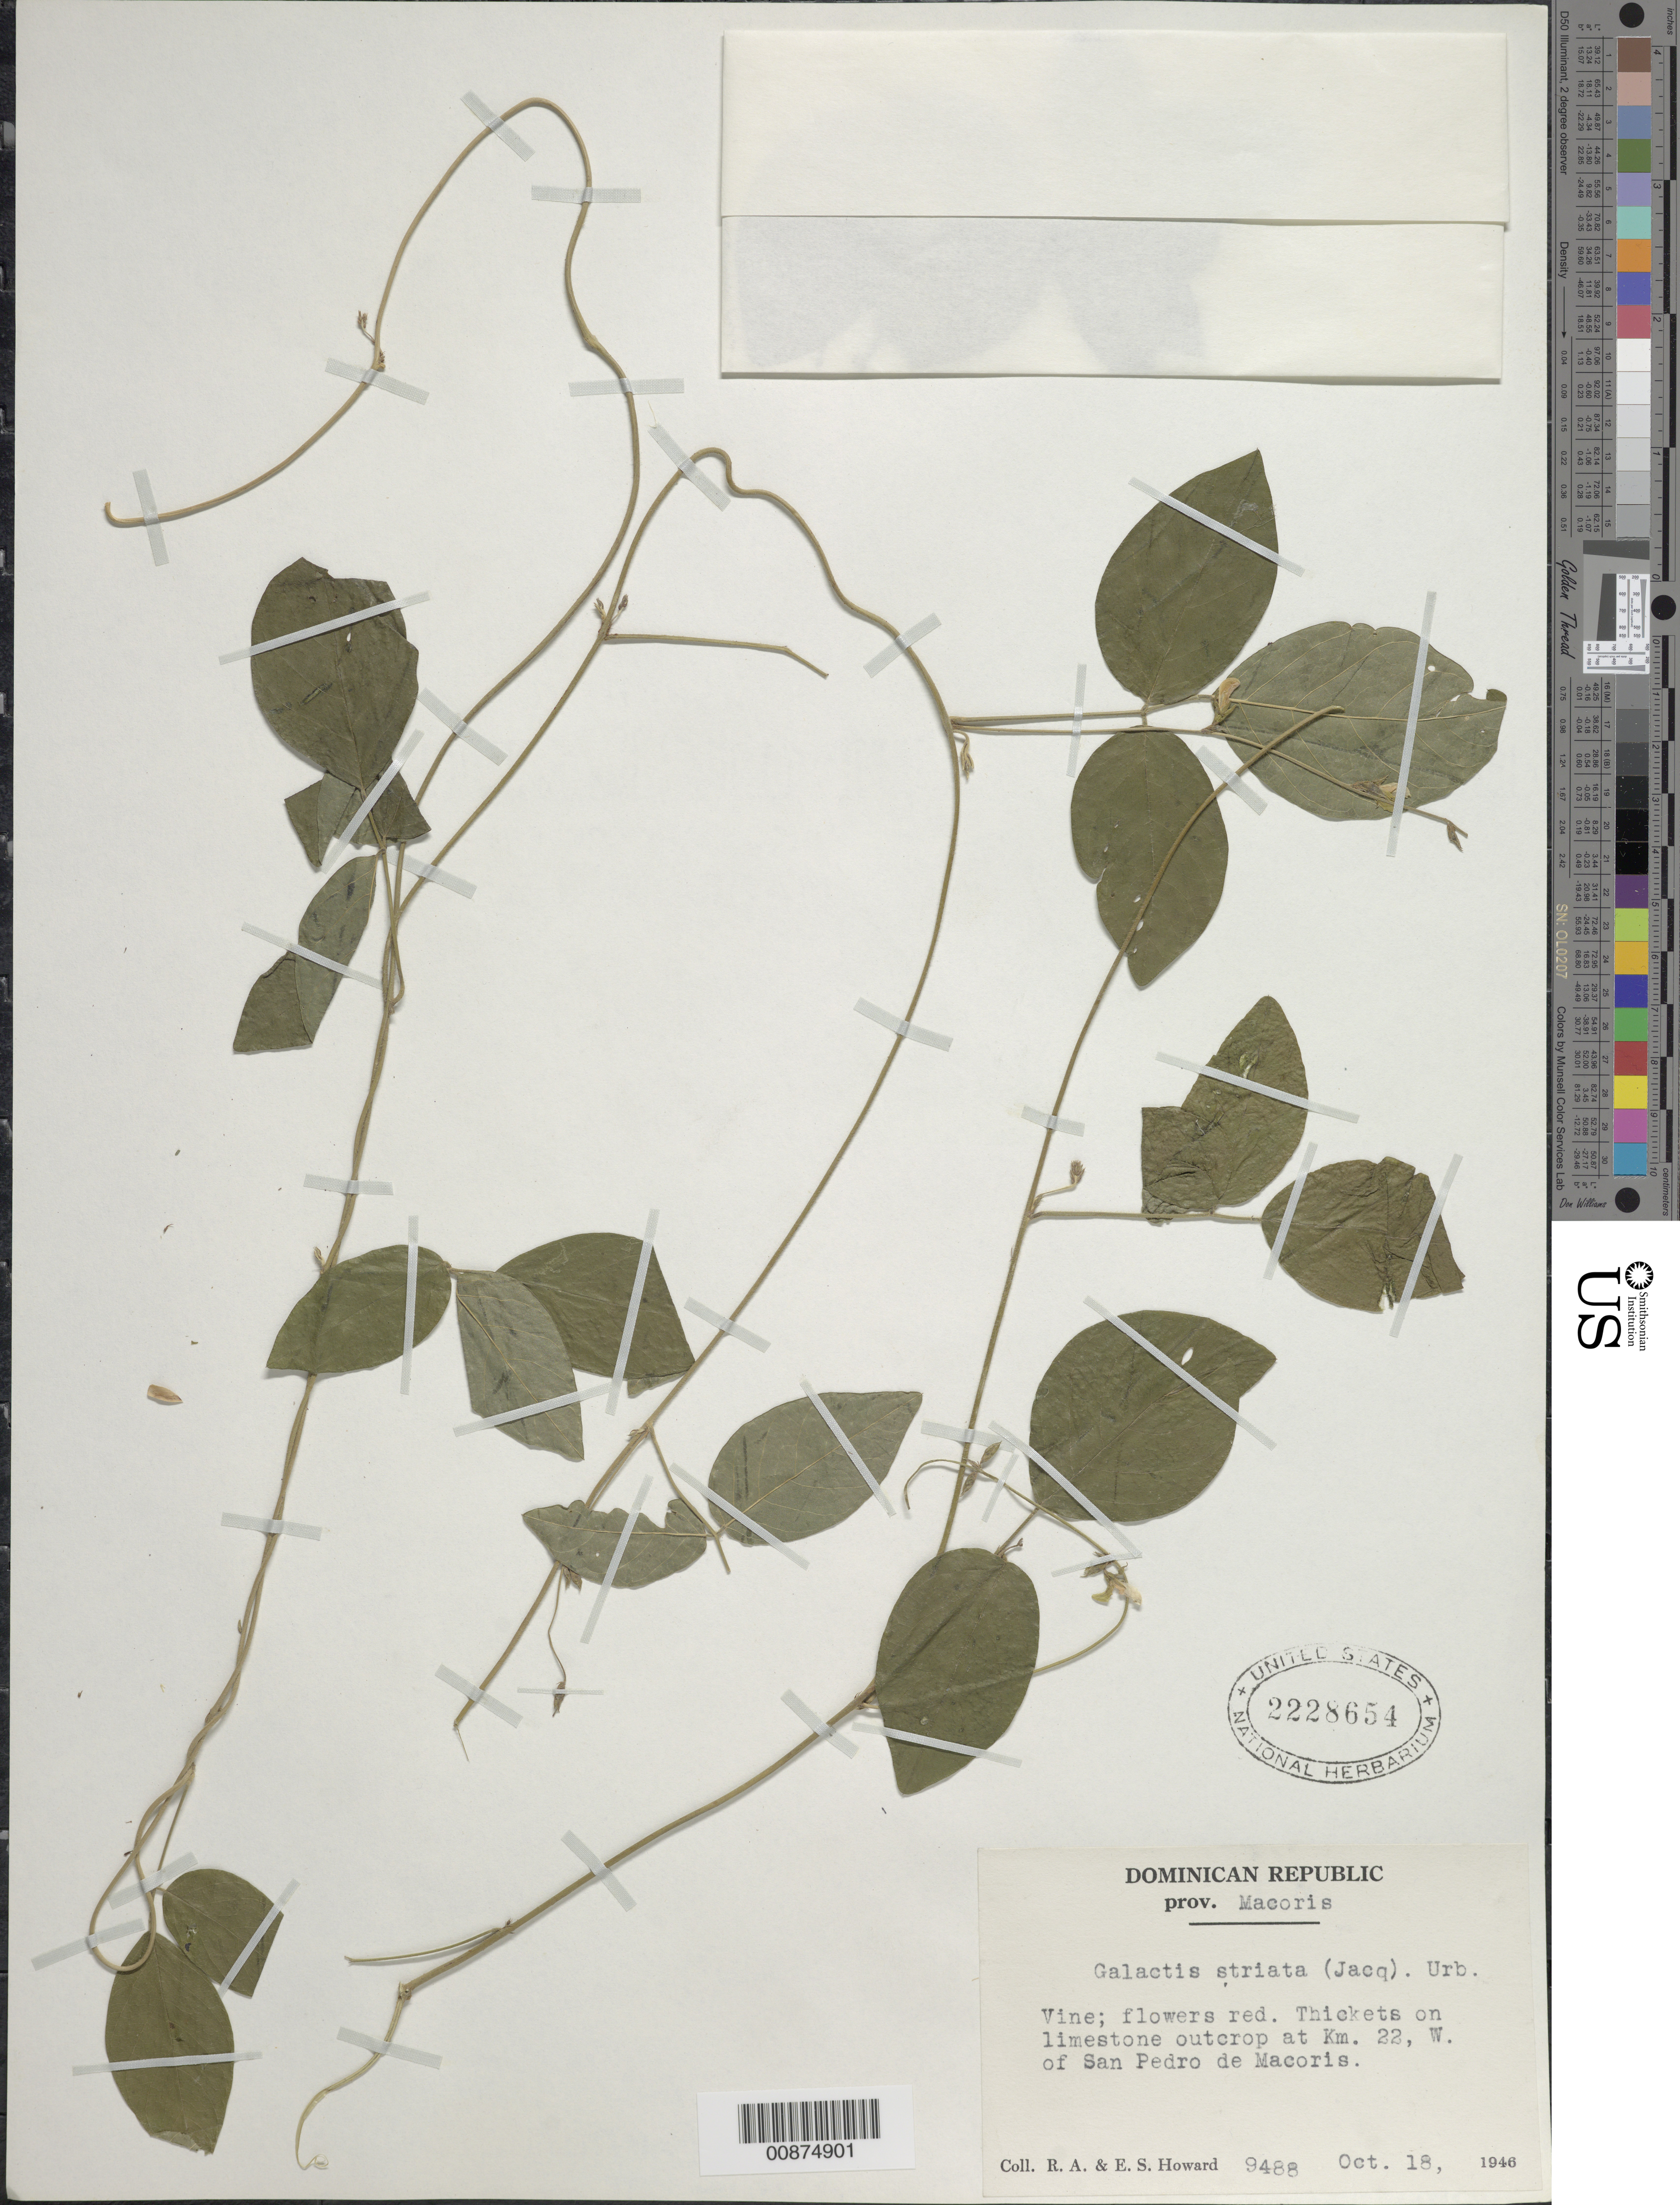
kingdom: Plantae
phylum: Tracheophyta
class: Magnoliopsida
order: Fabales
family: Fabaceae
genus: Galactia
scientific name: Galactia striata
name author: (Jacq.) Urb.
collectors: R. A. Howard & E. S. Howard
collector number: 9488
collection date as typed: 18 Oct 1946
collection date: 1946-10-18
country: Dominican Republic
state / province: San Pedro de Macoris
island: Hispaniola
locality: At km. 22, W of San Pedro de Macorís.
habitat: Thickets on limestone outcrop.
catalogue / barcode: US 2228654